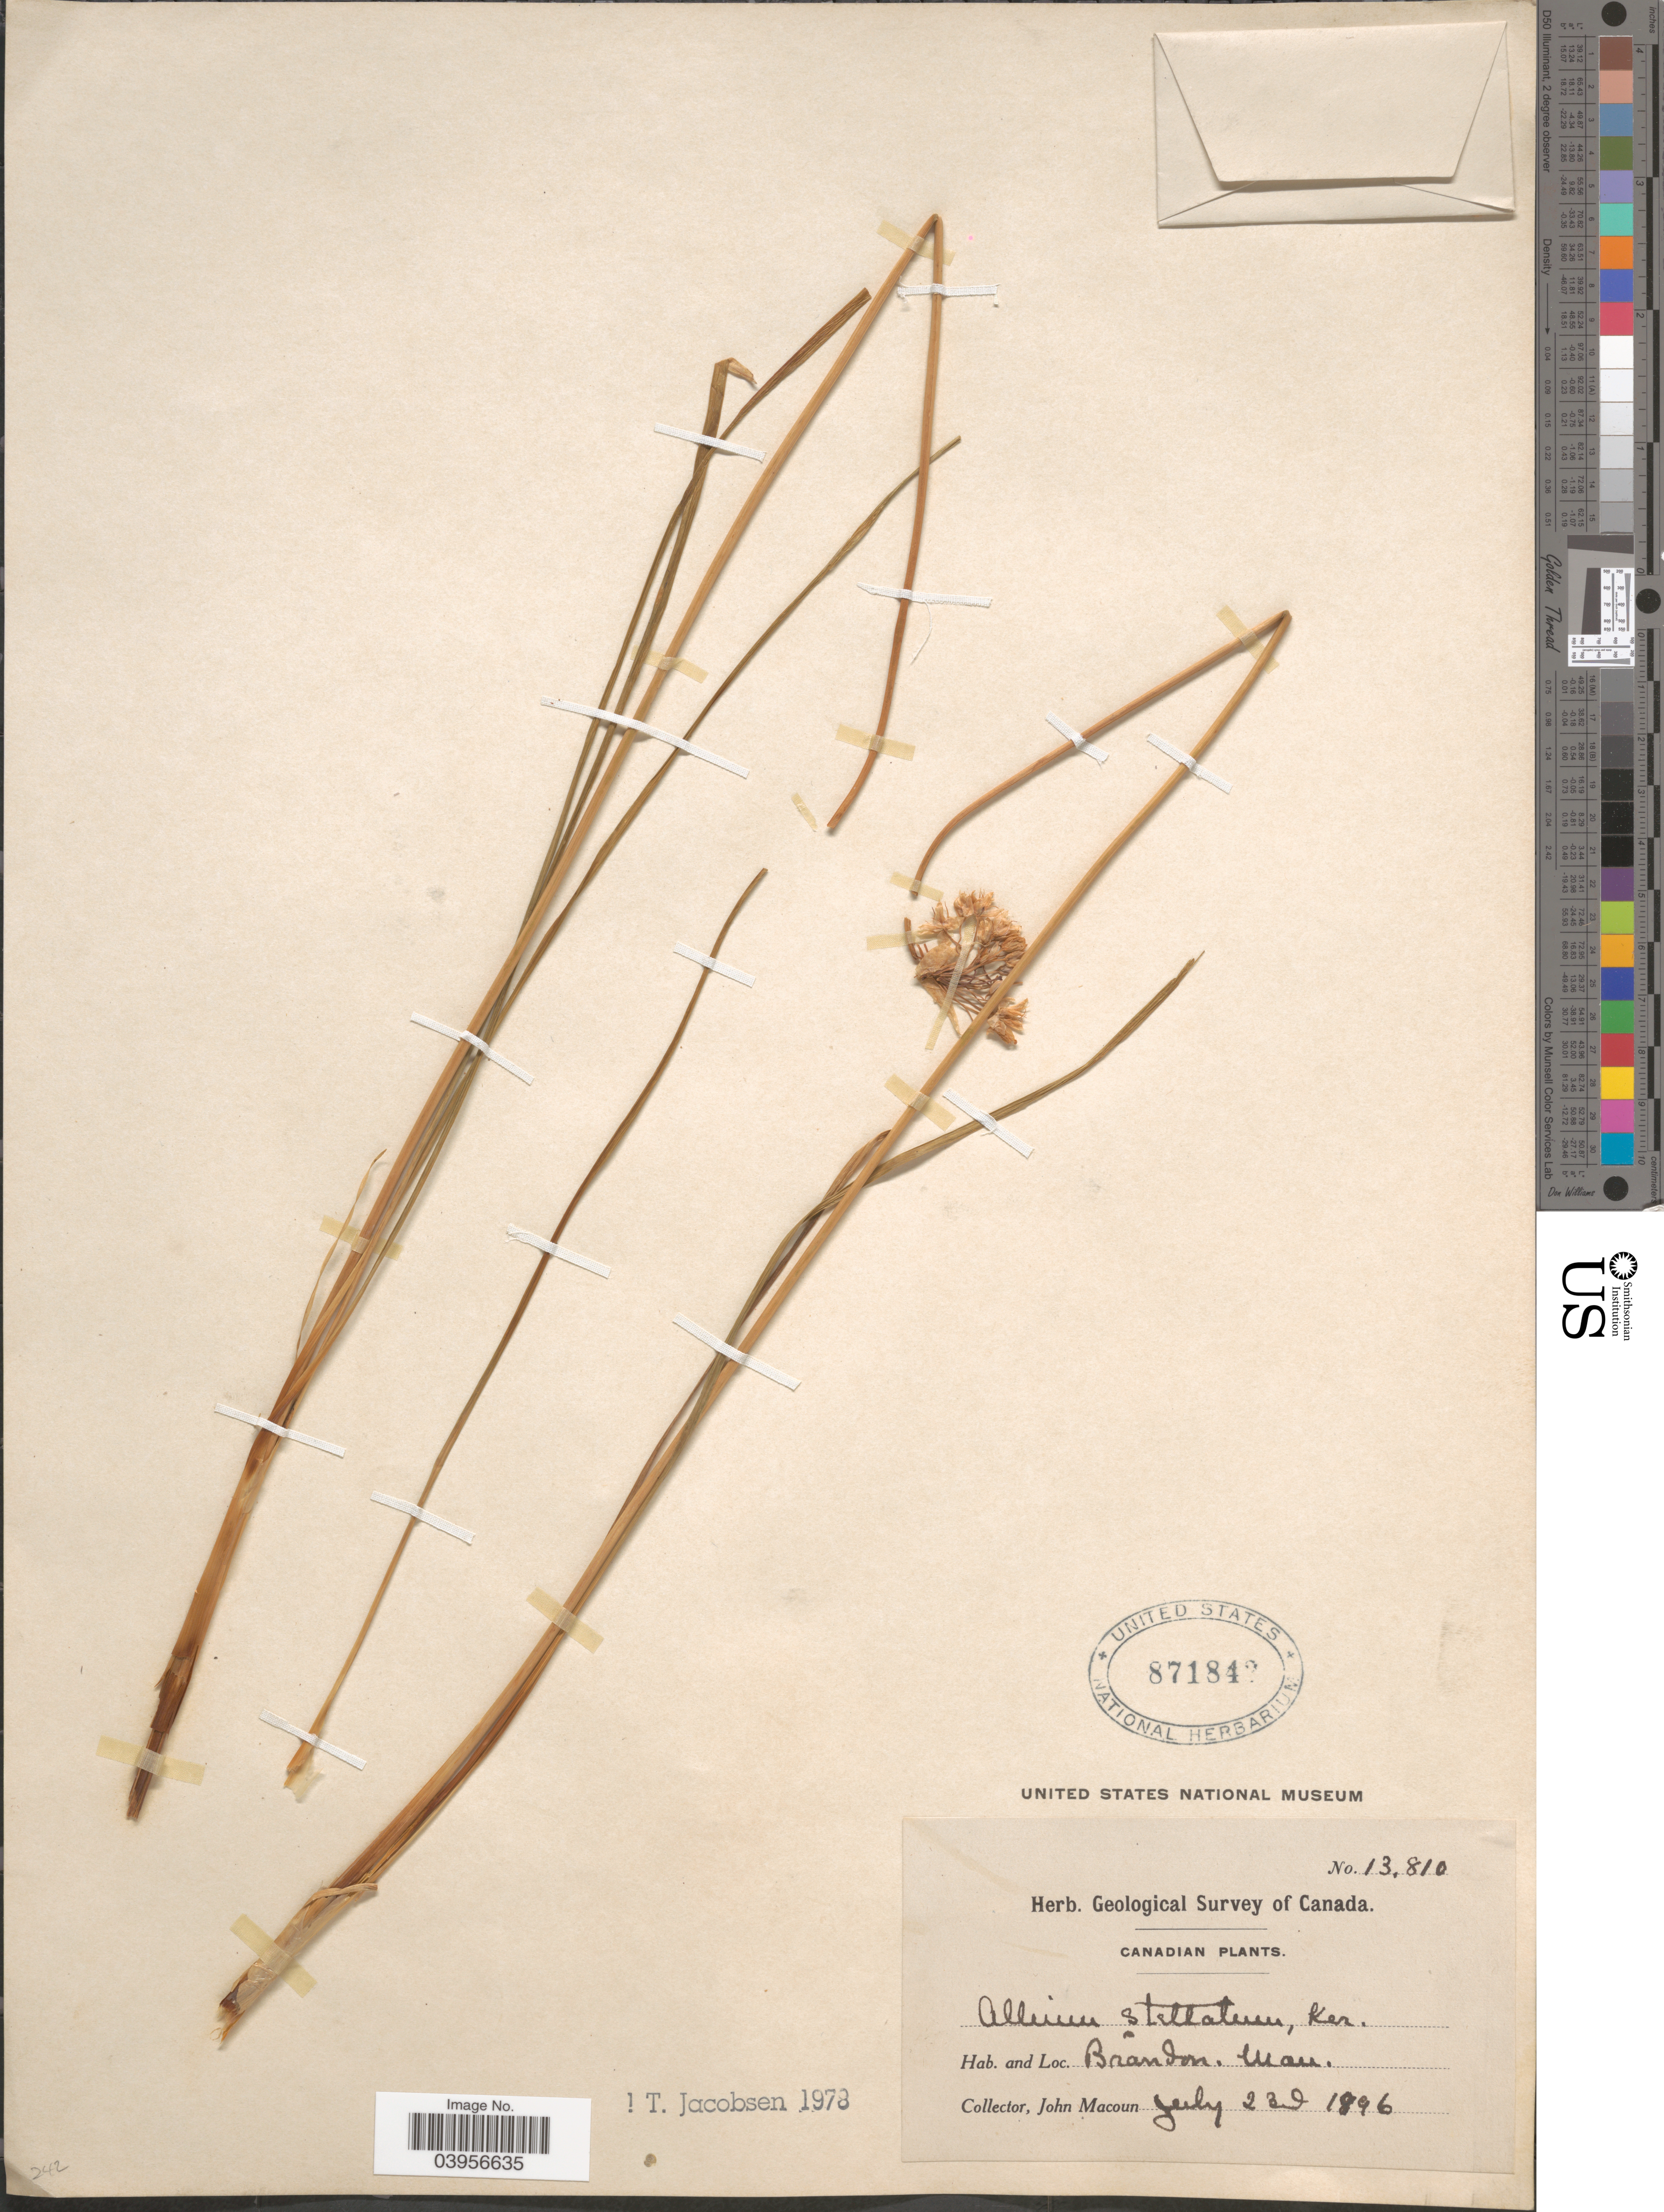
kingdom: Plantae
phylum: Tracheophyta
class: Liliopsida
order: Asparagales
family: Amaryllidaceae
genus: Allium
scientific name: Allium stellatum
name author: Nutt. ex Ker Gawl.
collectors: J. Macoun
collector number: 13810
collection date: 1896-07-23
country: Canada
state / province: Manitoba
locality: Brandon.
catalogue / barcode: US 871842